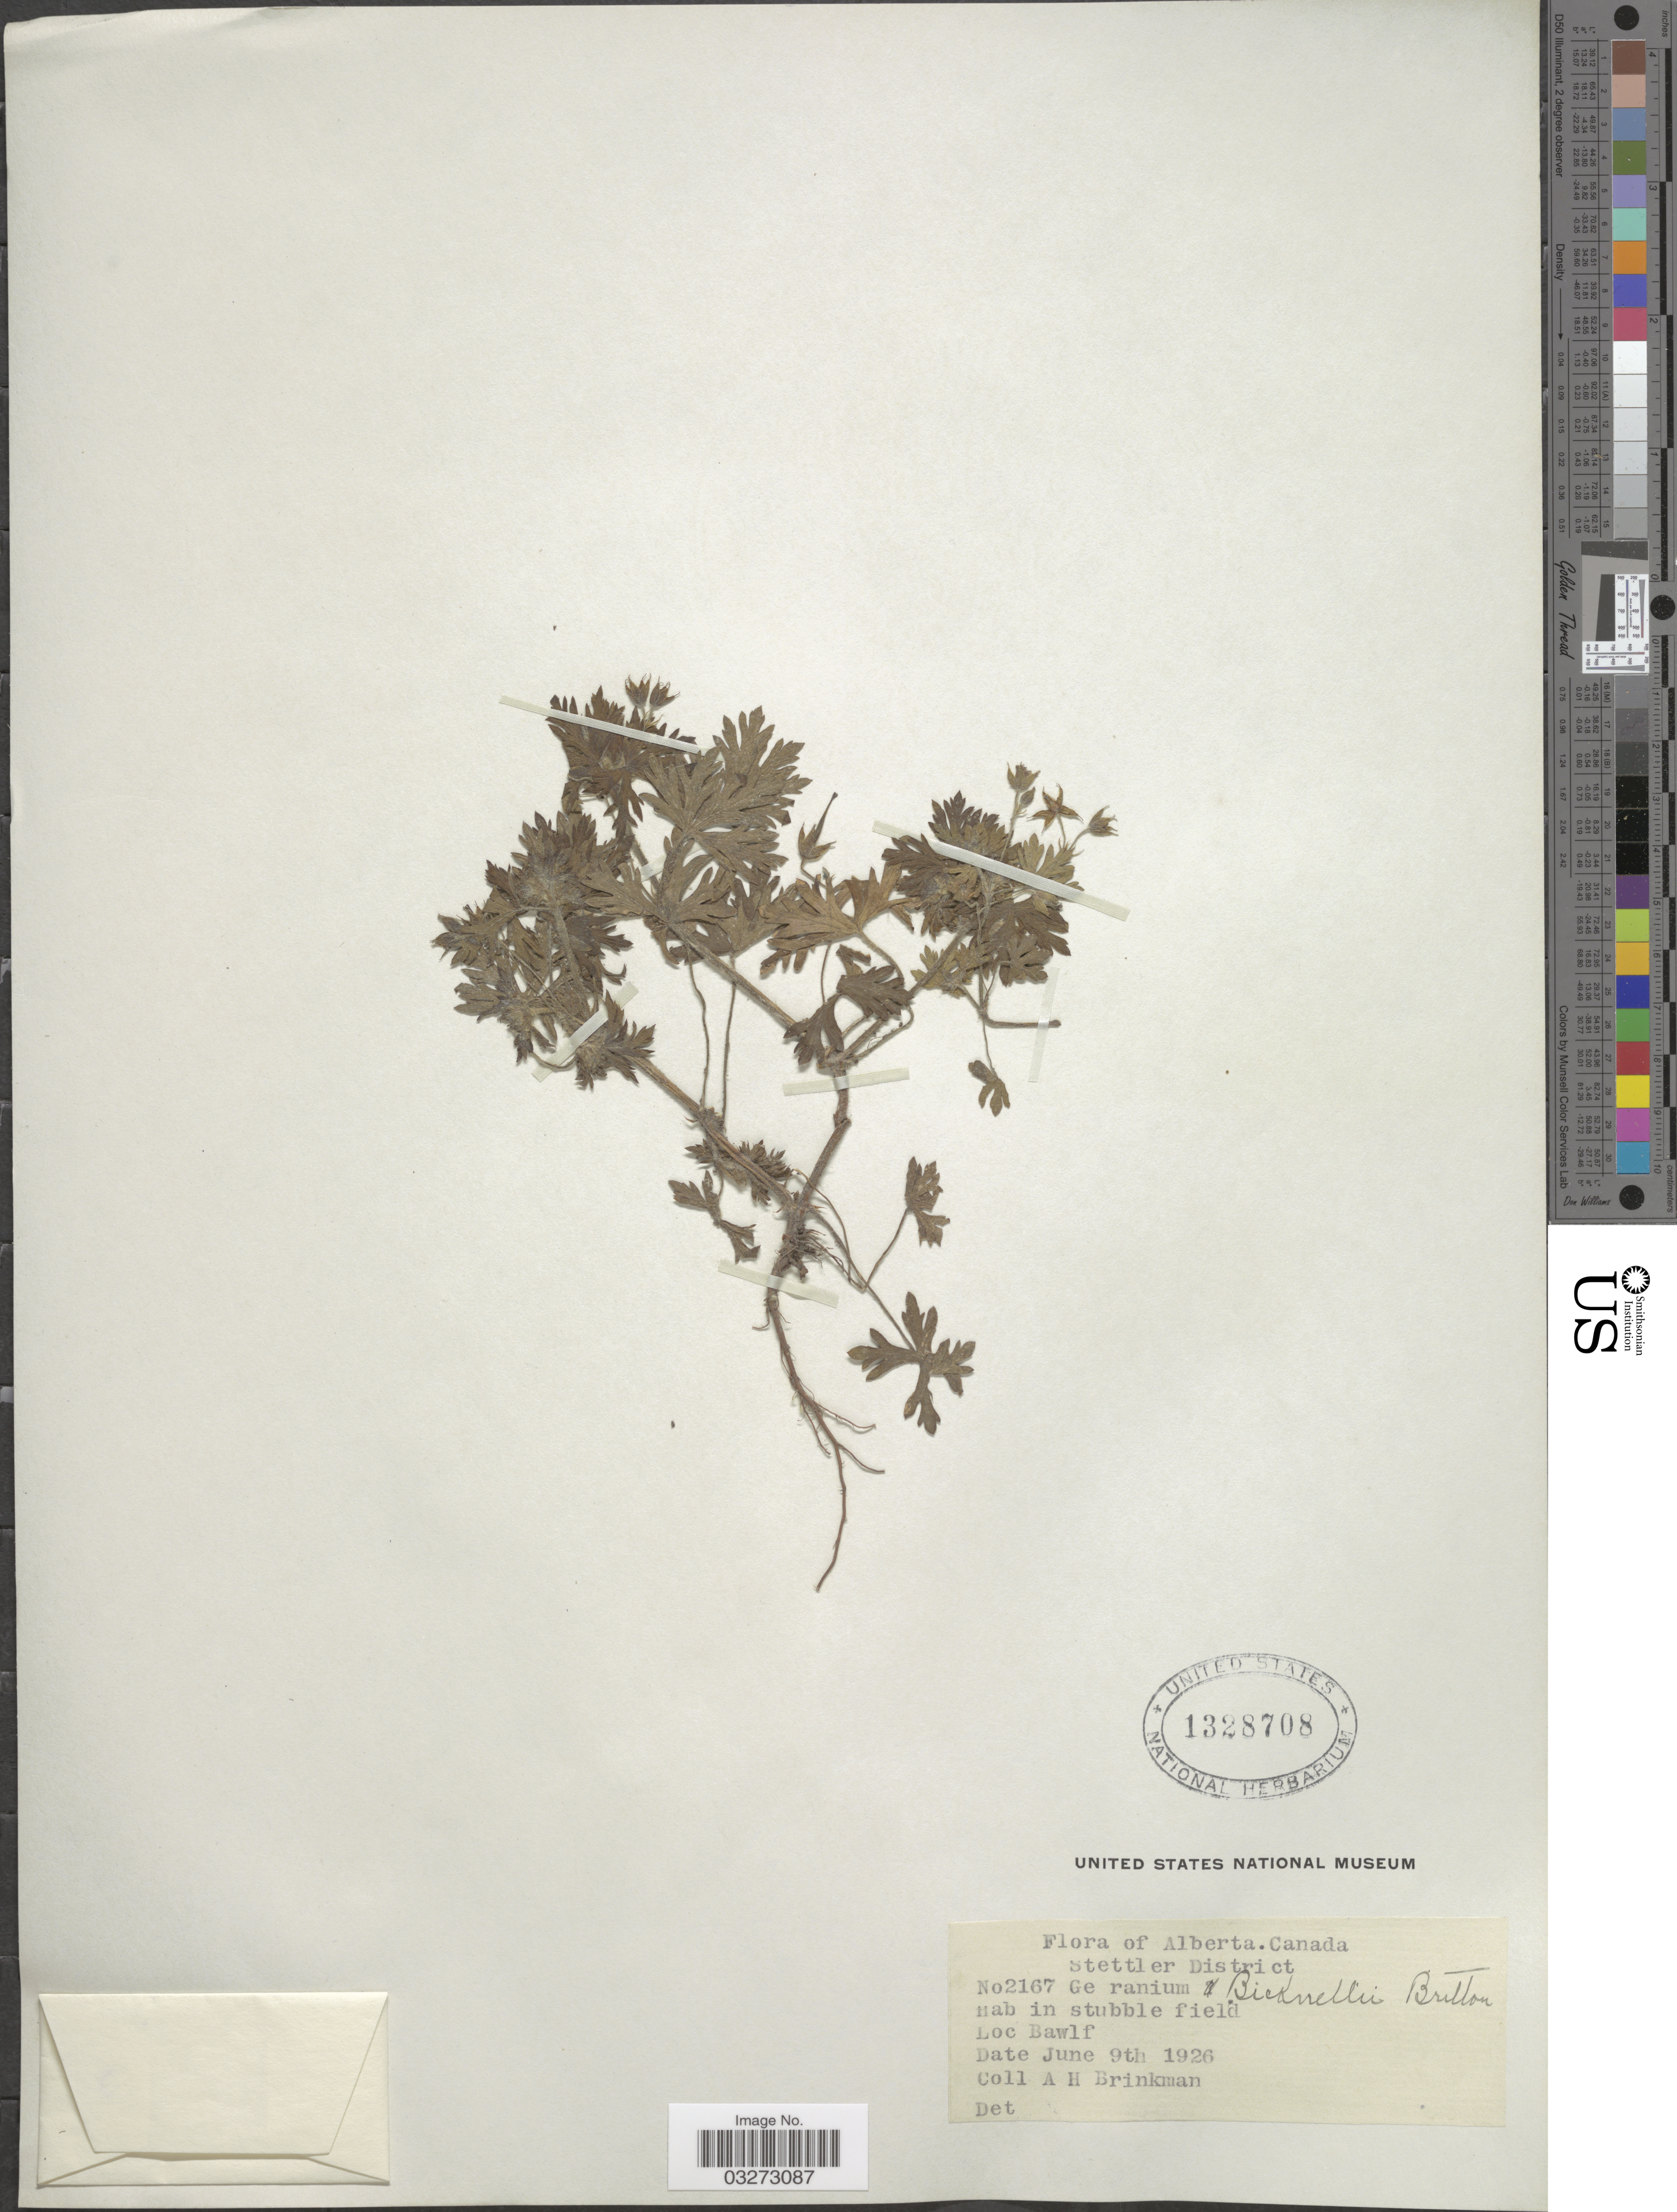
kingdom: Plantae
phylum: Tracheophyta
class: Magnoliopsida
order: Geraniales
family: Geraniaceae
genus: Geranium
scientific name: Geranium bicknellii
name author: Britton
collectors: A. Brinkman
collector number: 2167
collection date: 1926-06-09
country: Canada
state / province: Alberta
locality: Stettler District, Bawlf.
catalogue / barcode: US 1328708